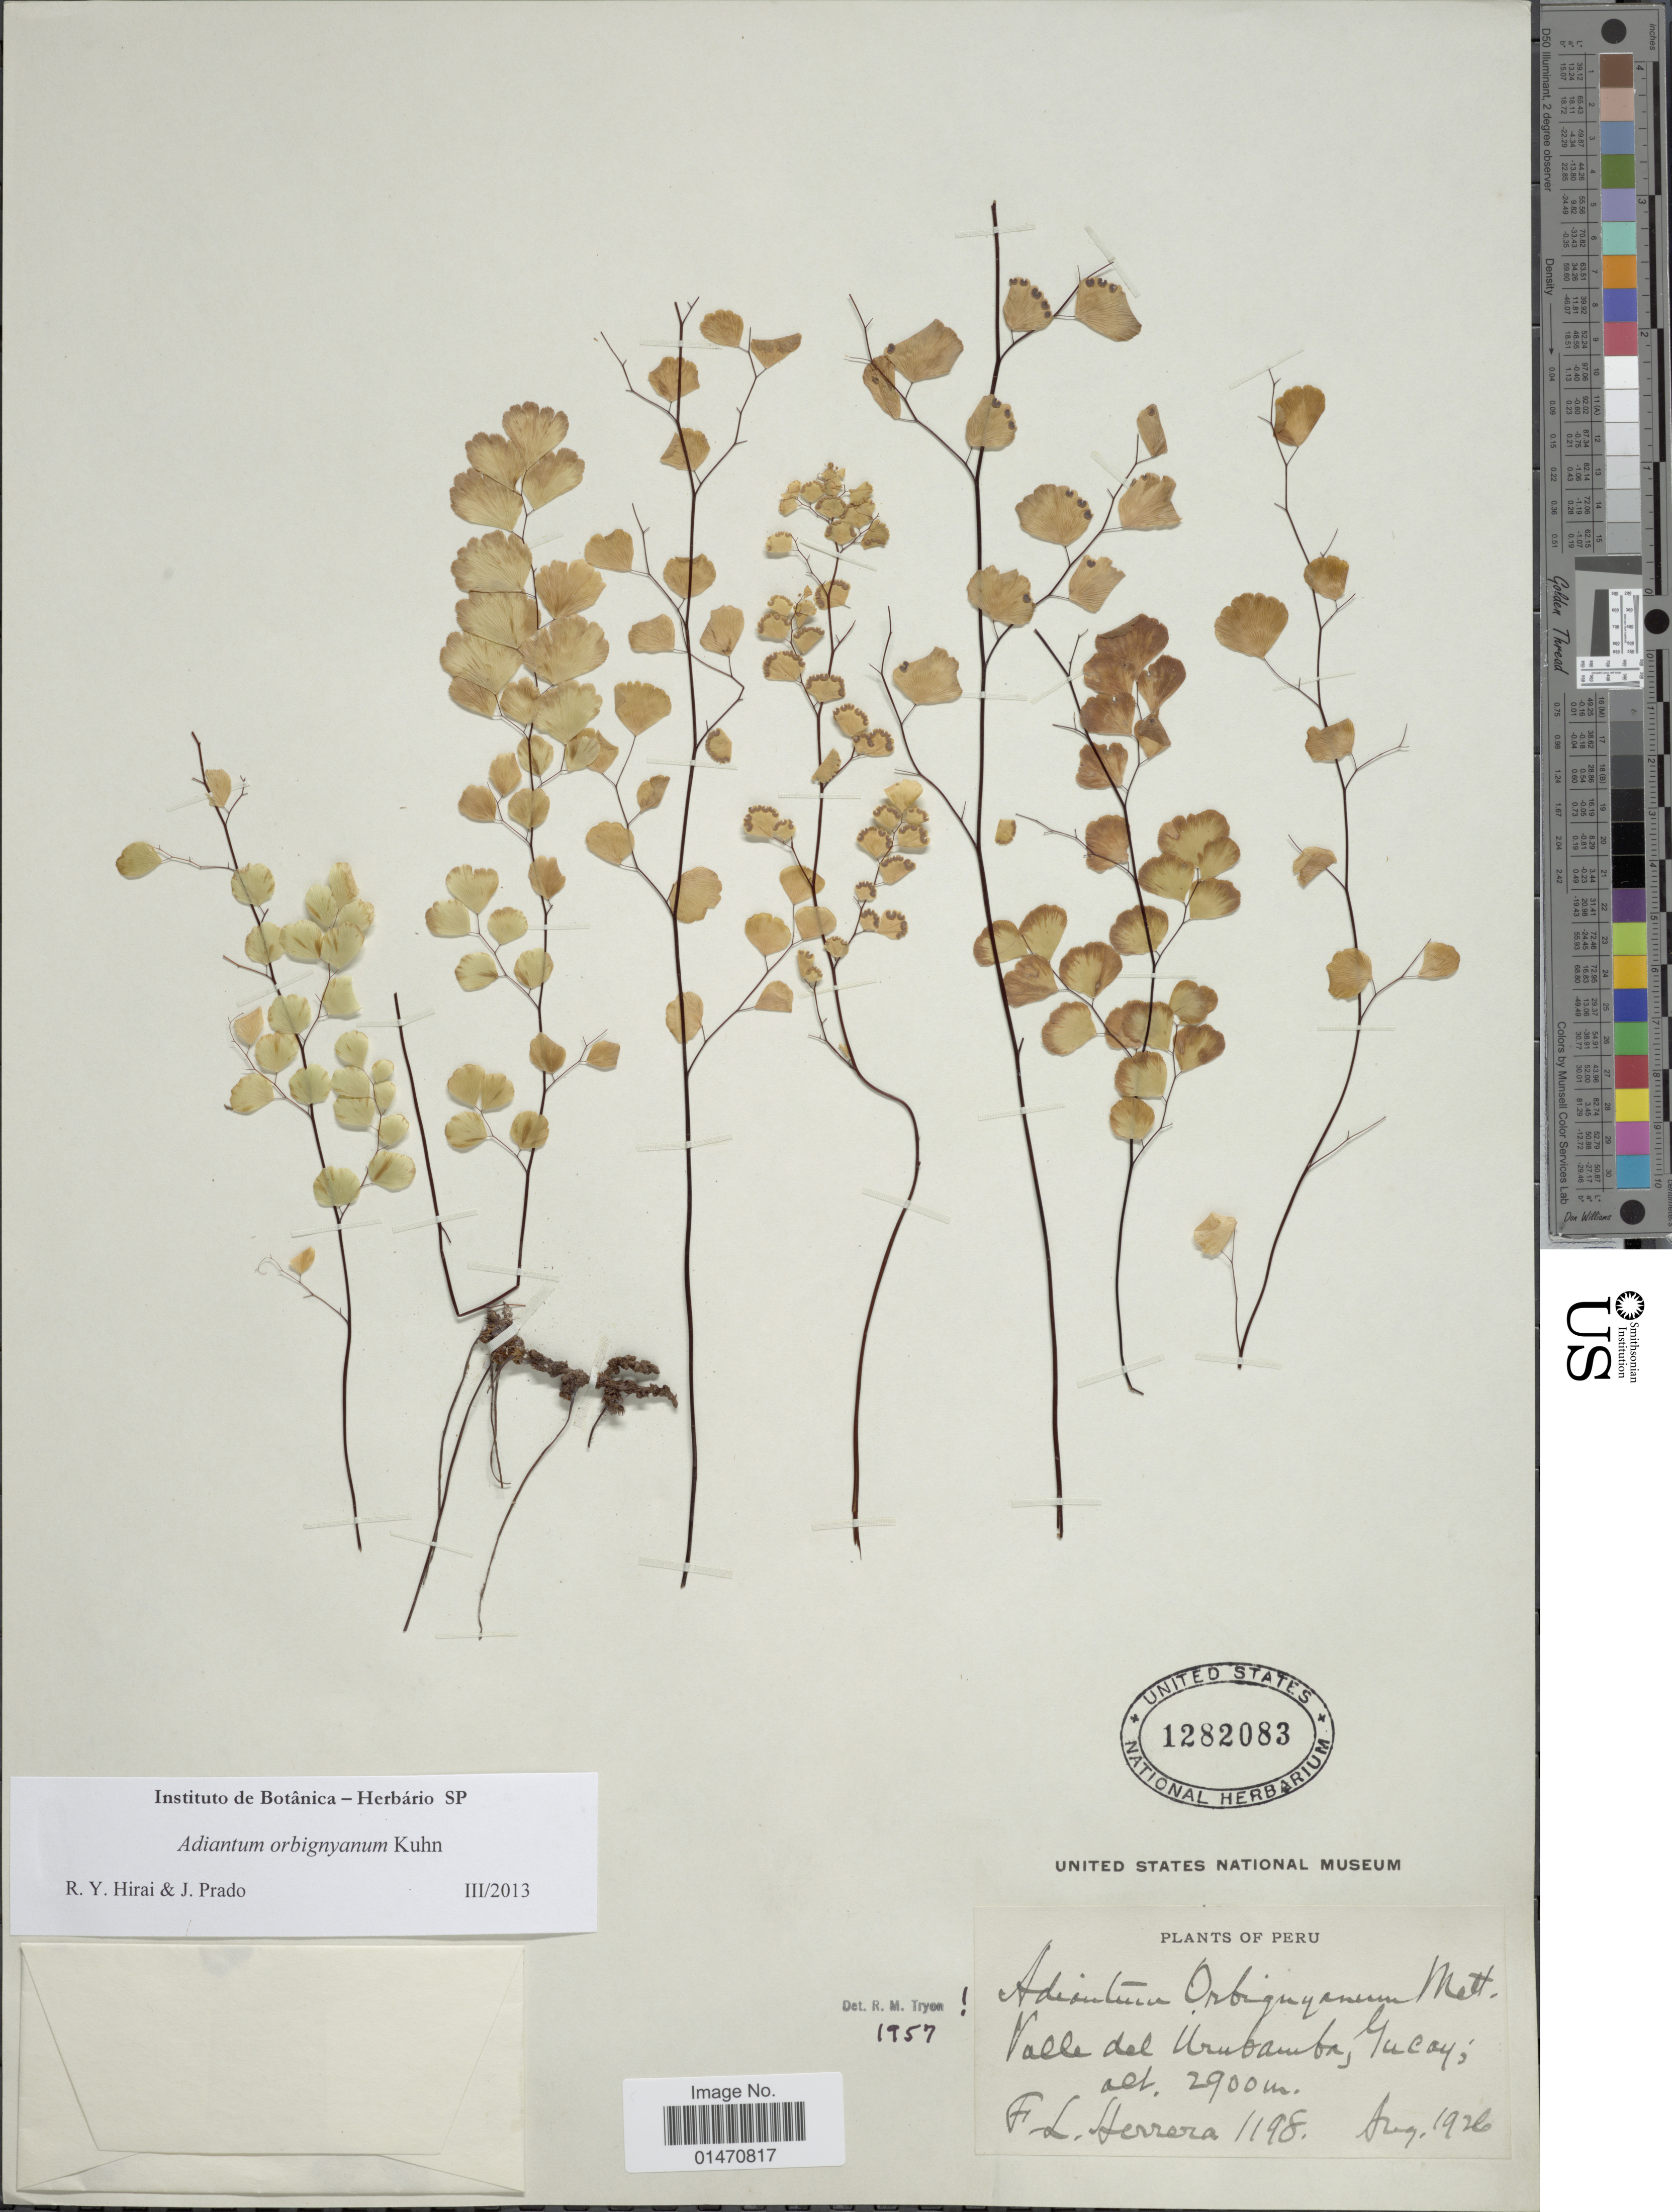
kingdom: Plantae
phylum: Tracheophyta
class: Polypodiopsida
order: Polypodiales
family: Pteridaceae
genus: Adiantum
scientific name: Adiantum orbignyanum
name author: Kuhn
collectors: F. L. Herrera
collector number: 1198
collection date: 1926-08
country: Peru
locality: Valle del Urubamba, Yucay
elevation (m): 2900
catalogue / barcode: US 1282083